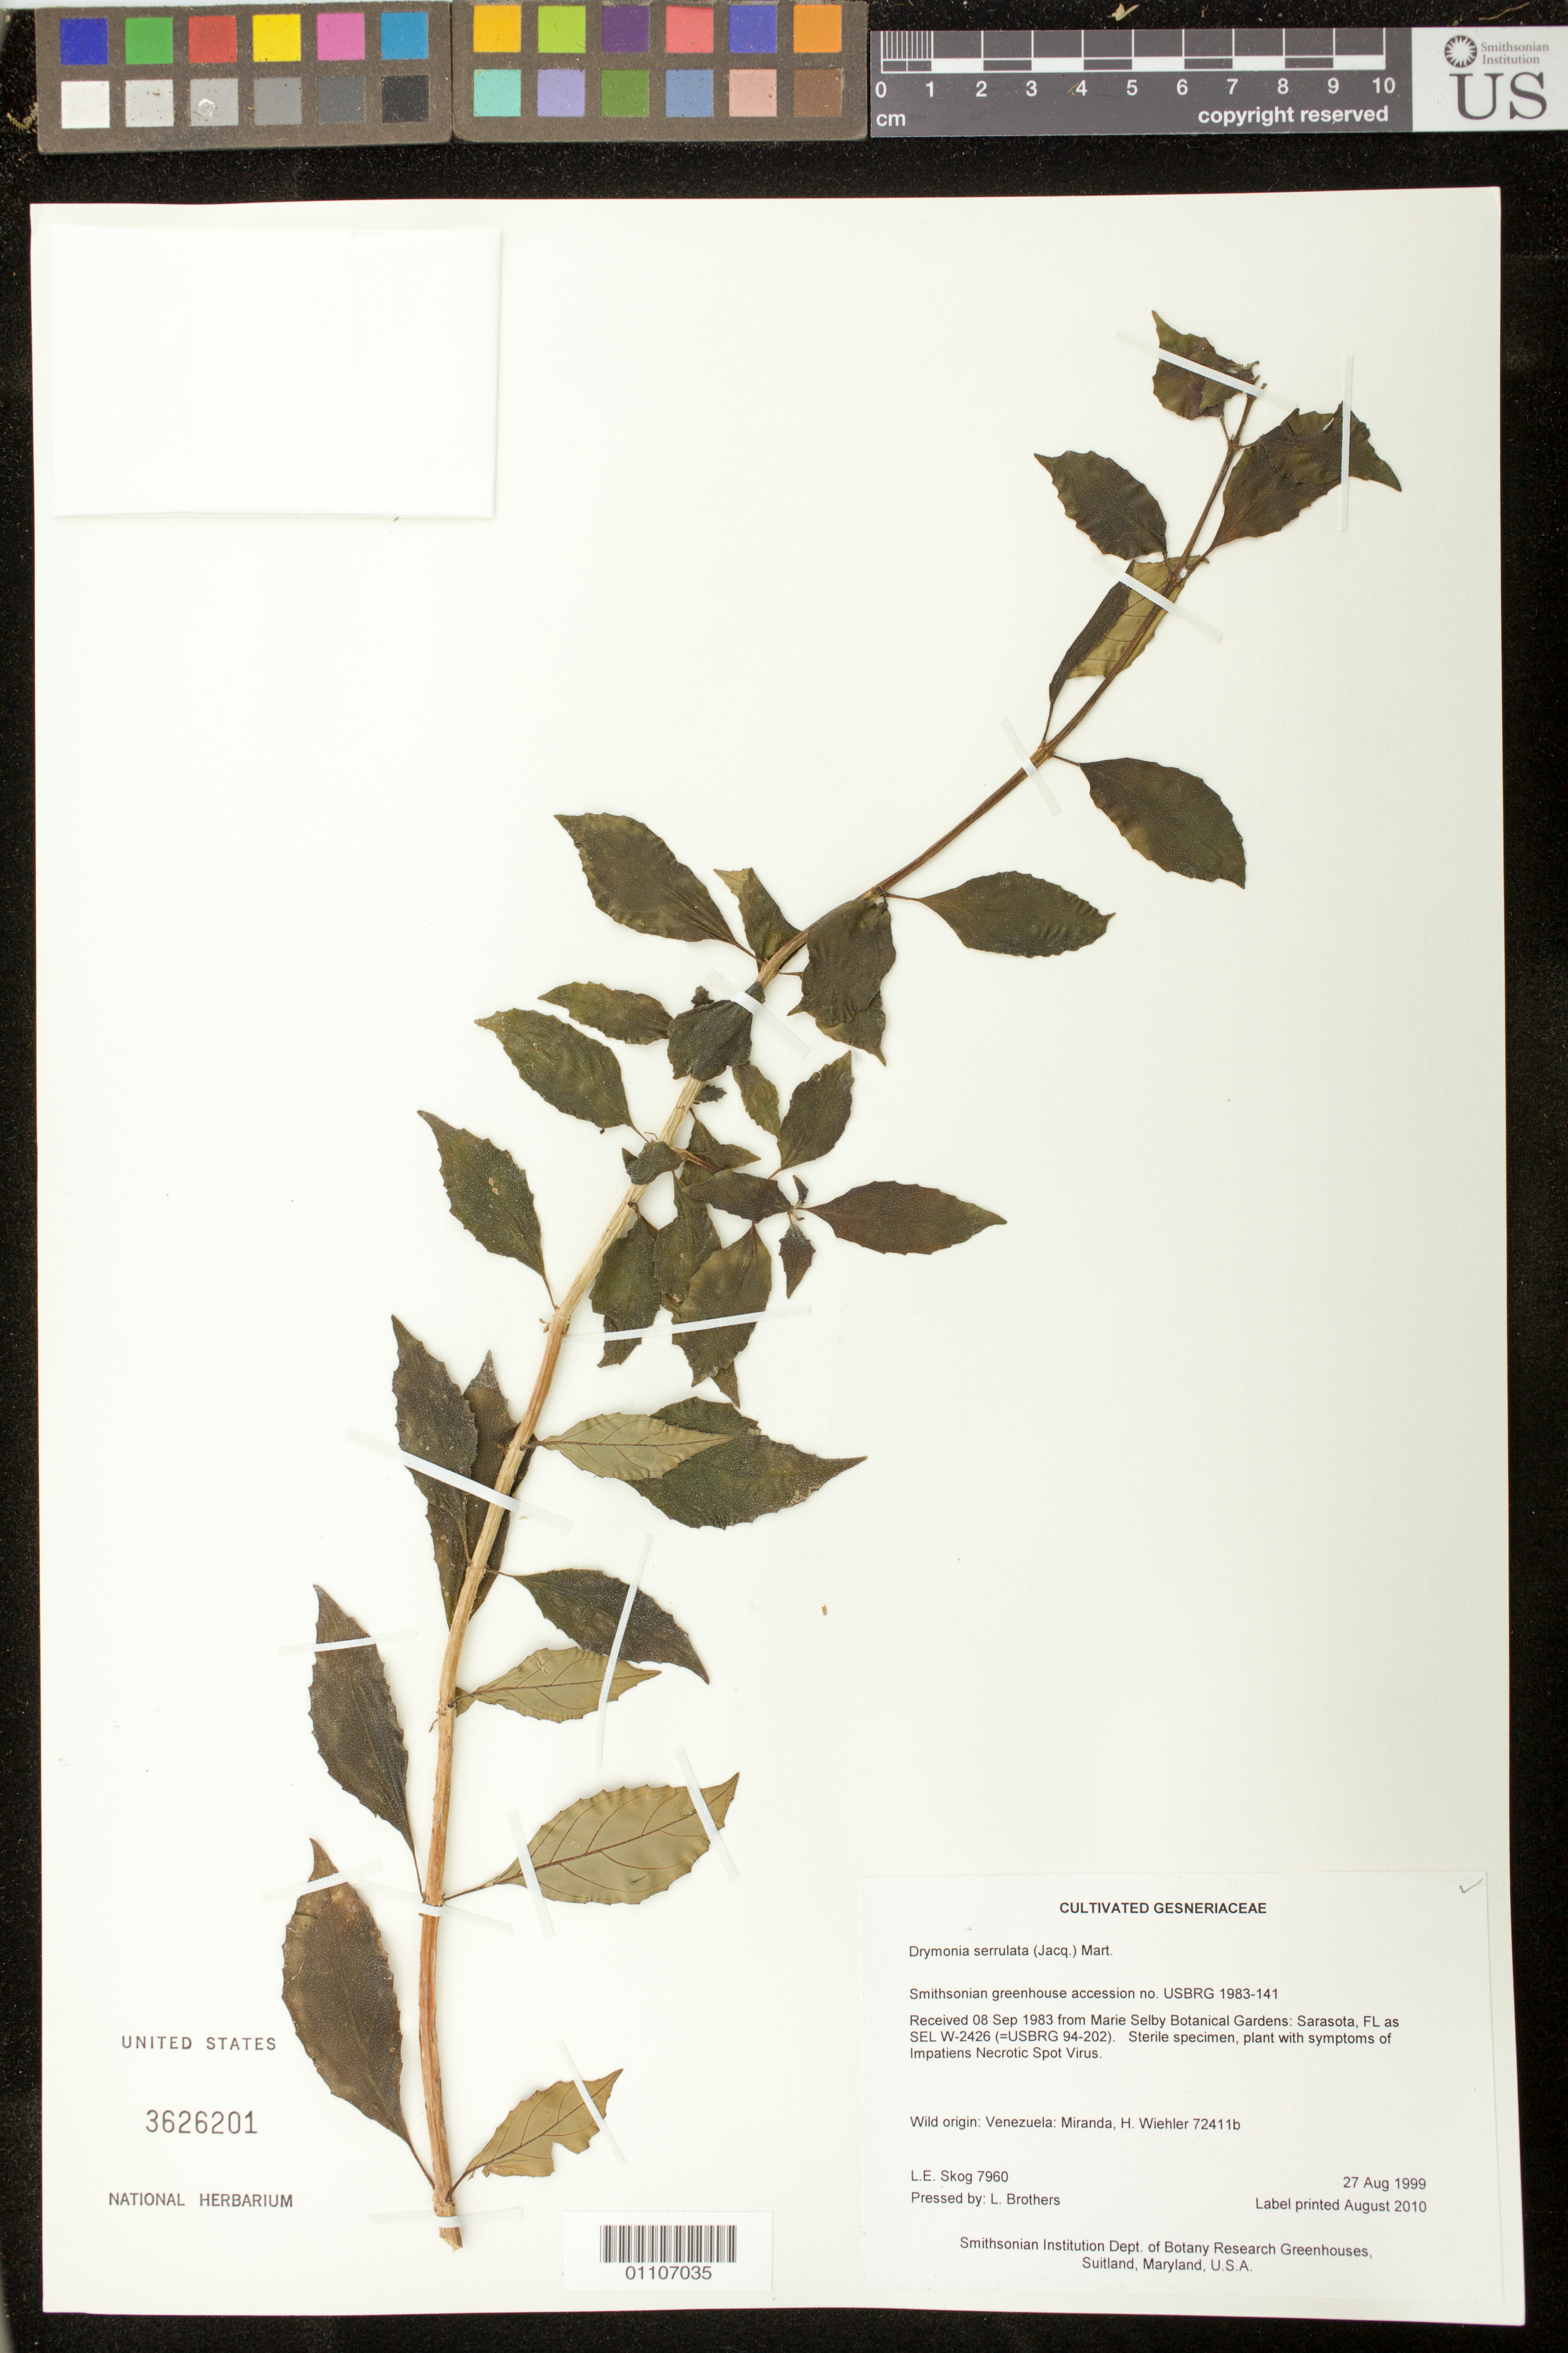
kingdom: Plantae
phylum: Tracheophyta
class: Magnoliopsida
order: Lamiales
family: Gesneriaceae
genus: Drymonia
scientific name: Drymonia serrulata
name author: (Jacq.) Mart.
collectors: L. E. Skog & L. Brothers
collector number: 7960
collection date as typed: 27 Aug 1999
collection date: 1999-08-27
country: Venezuela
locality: Smithsonian Institution Dept. of Botany Research Greenhouses, Suitland, Maryland, U.S.A.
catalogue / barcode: US 3626201